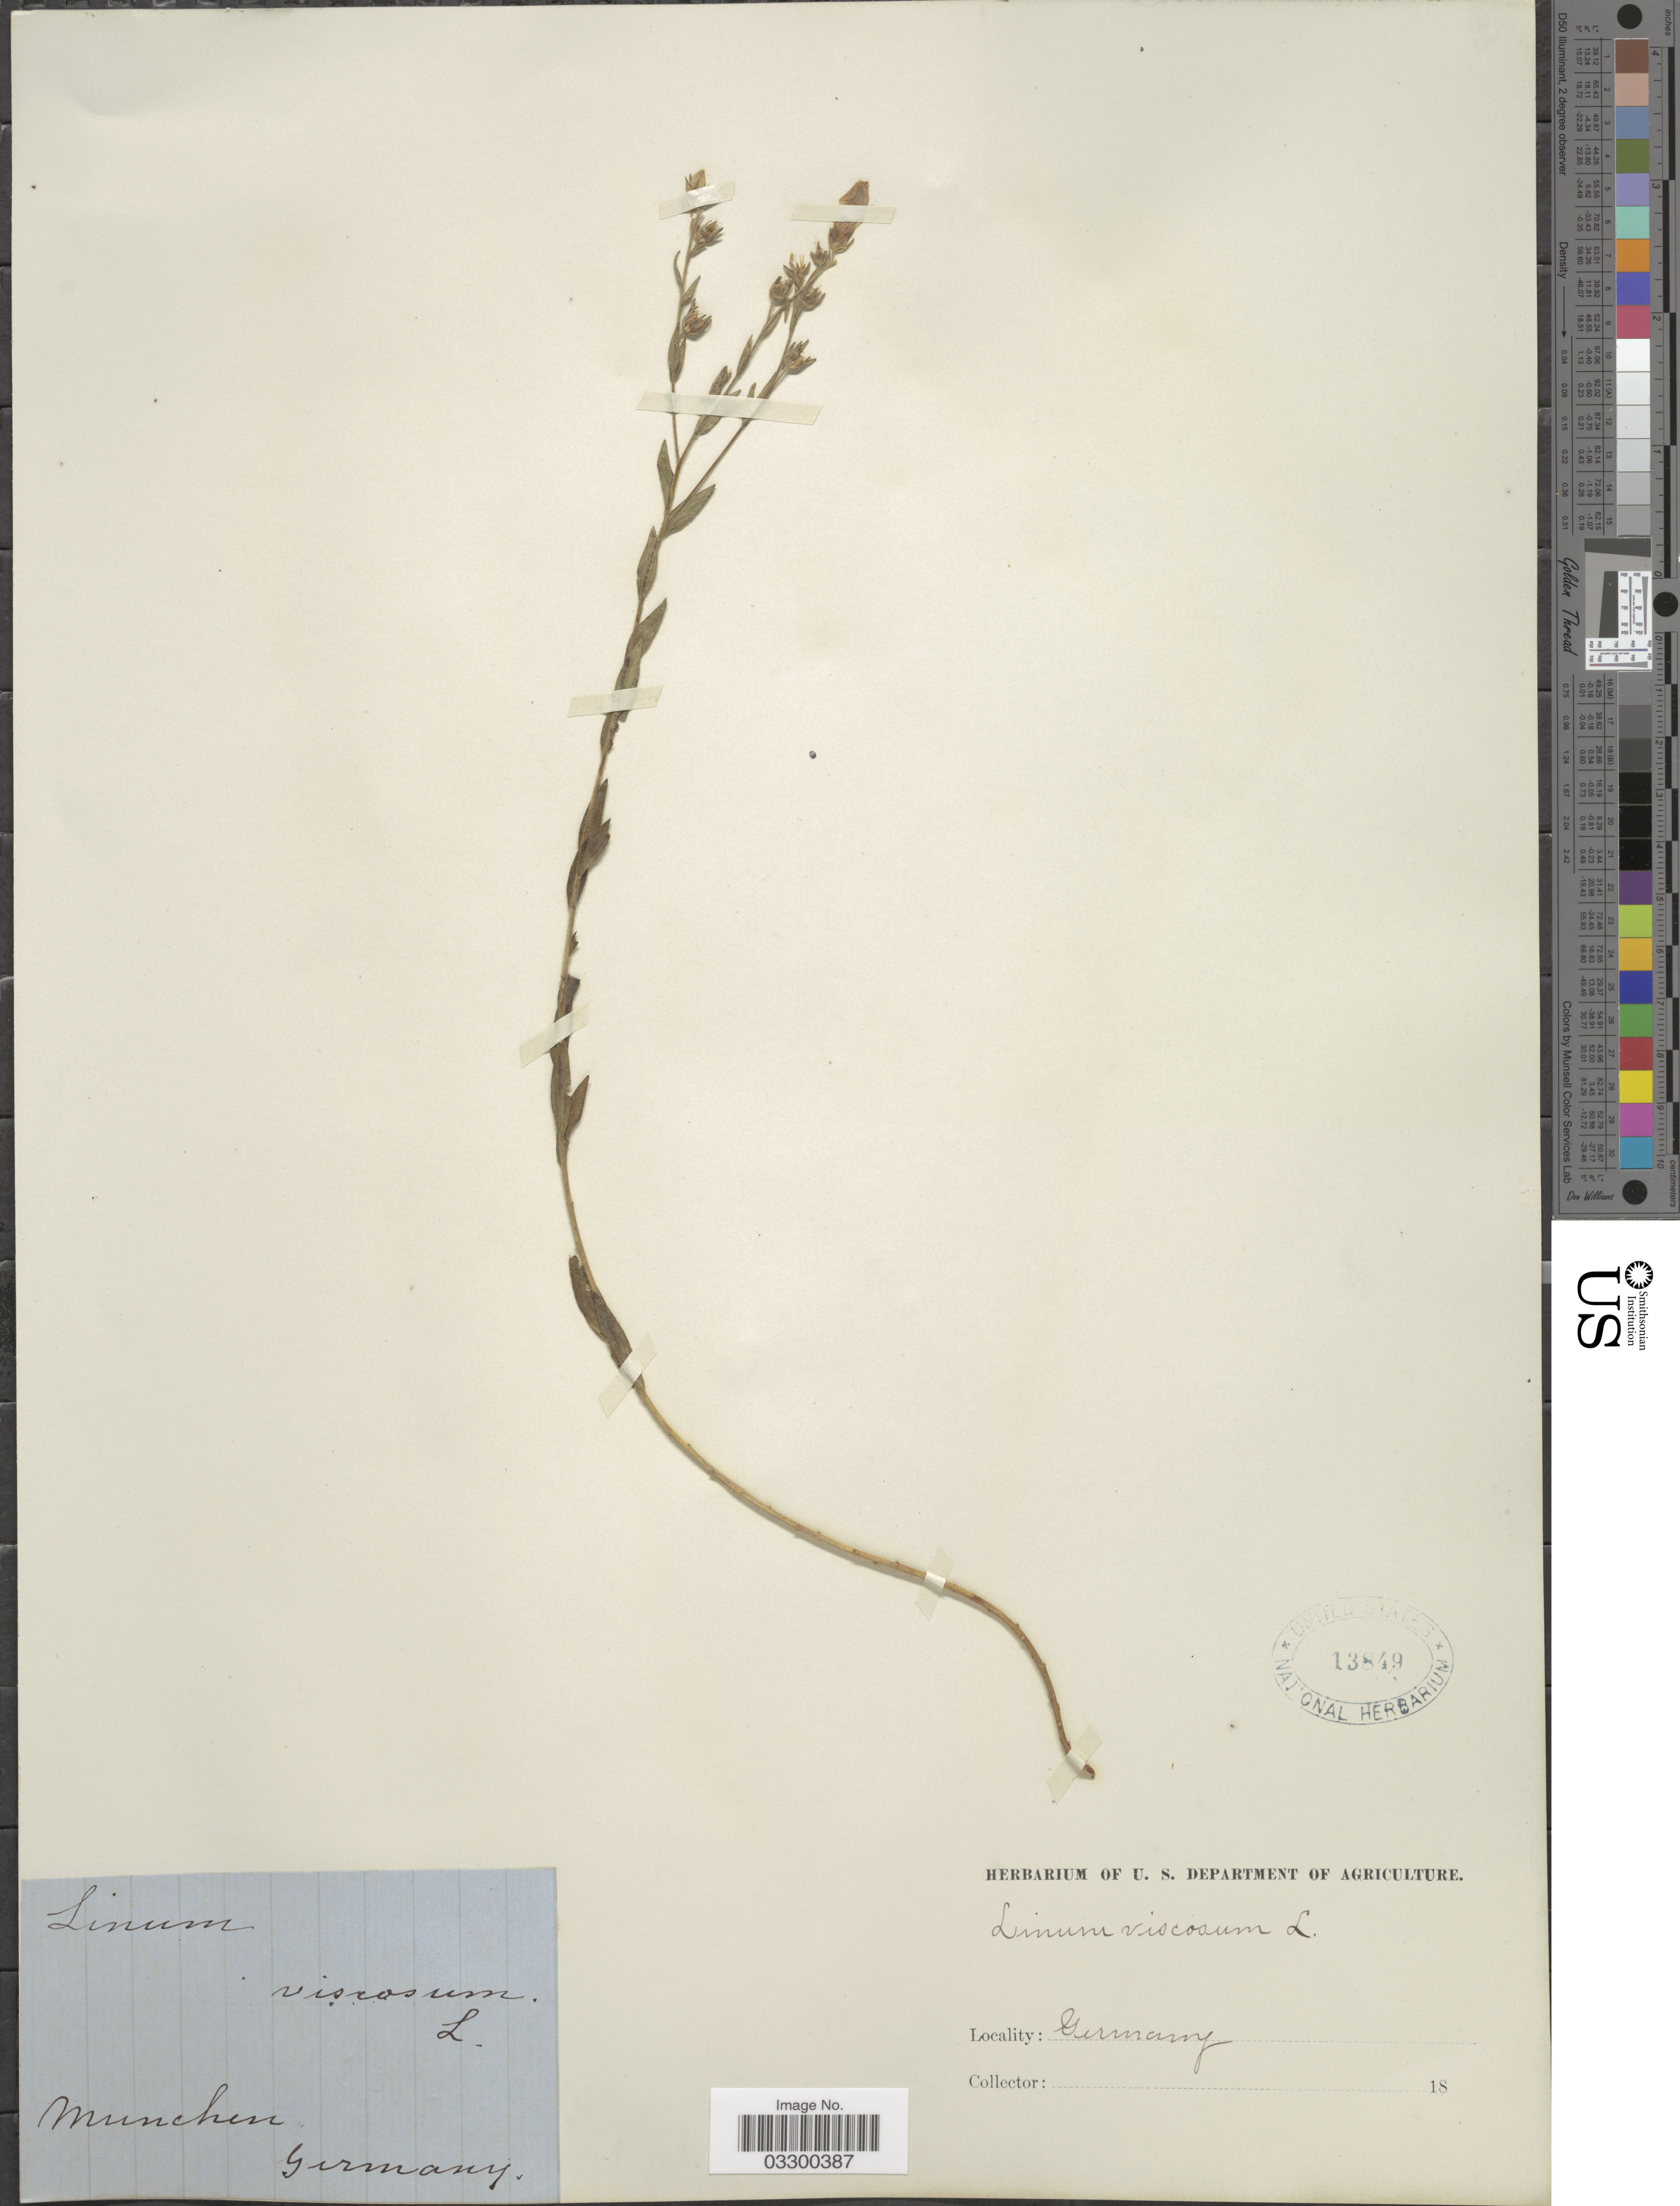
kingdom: Plantae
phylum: Tracheophyta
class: Magnoliopsida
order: Malpighiales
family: Linaceae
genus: Linum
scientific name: Linum viscosum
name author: L.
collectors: ex herb. U. S. Department of Agriculture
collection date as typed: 18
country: Germany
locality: Munchen.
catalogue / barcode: US 13849